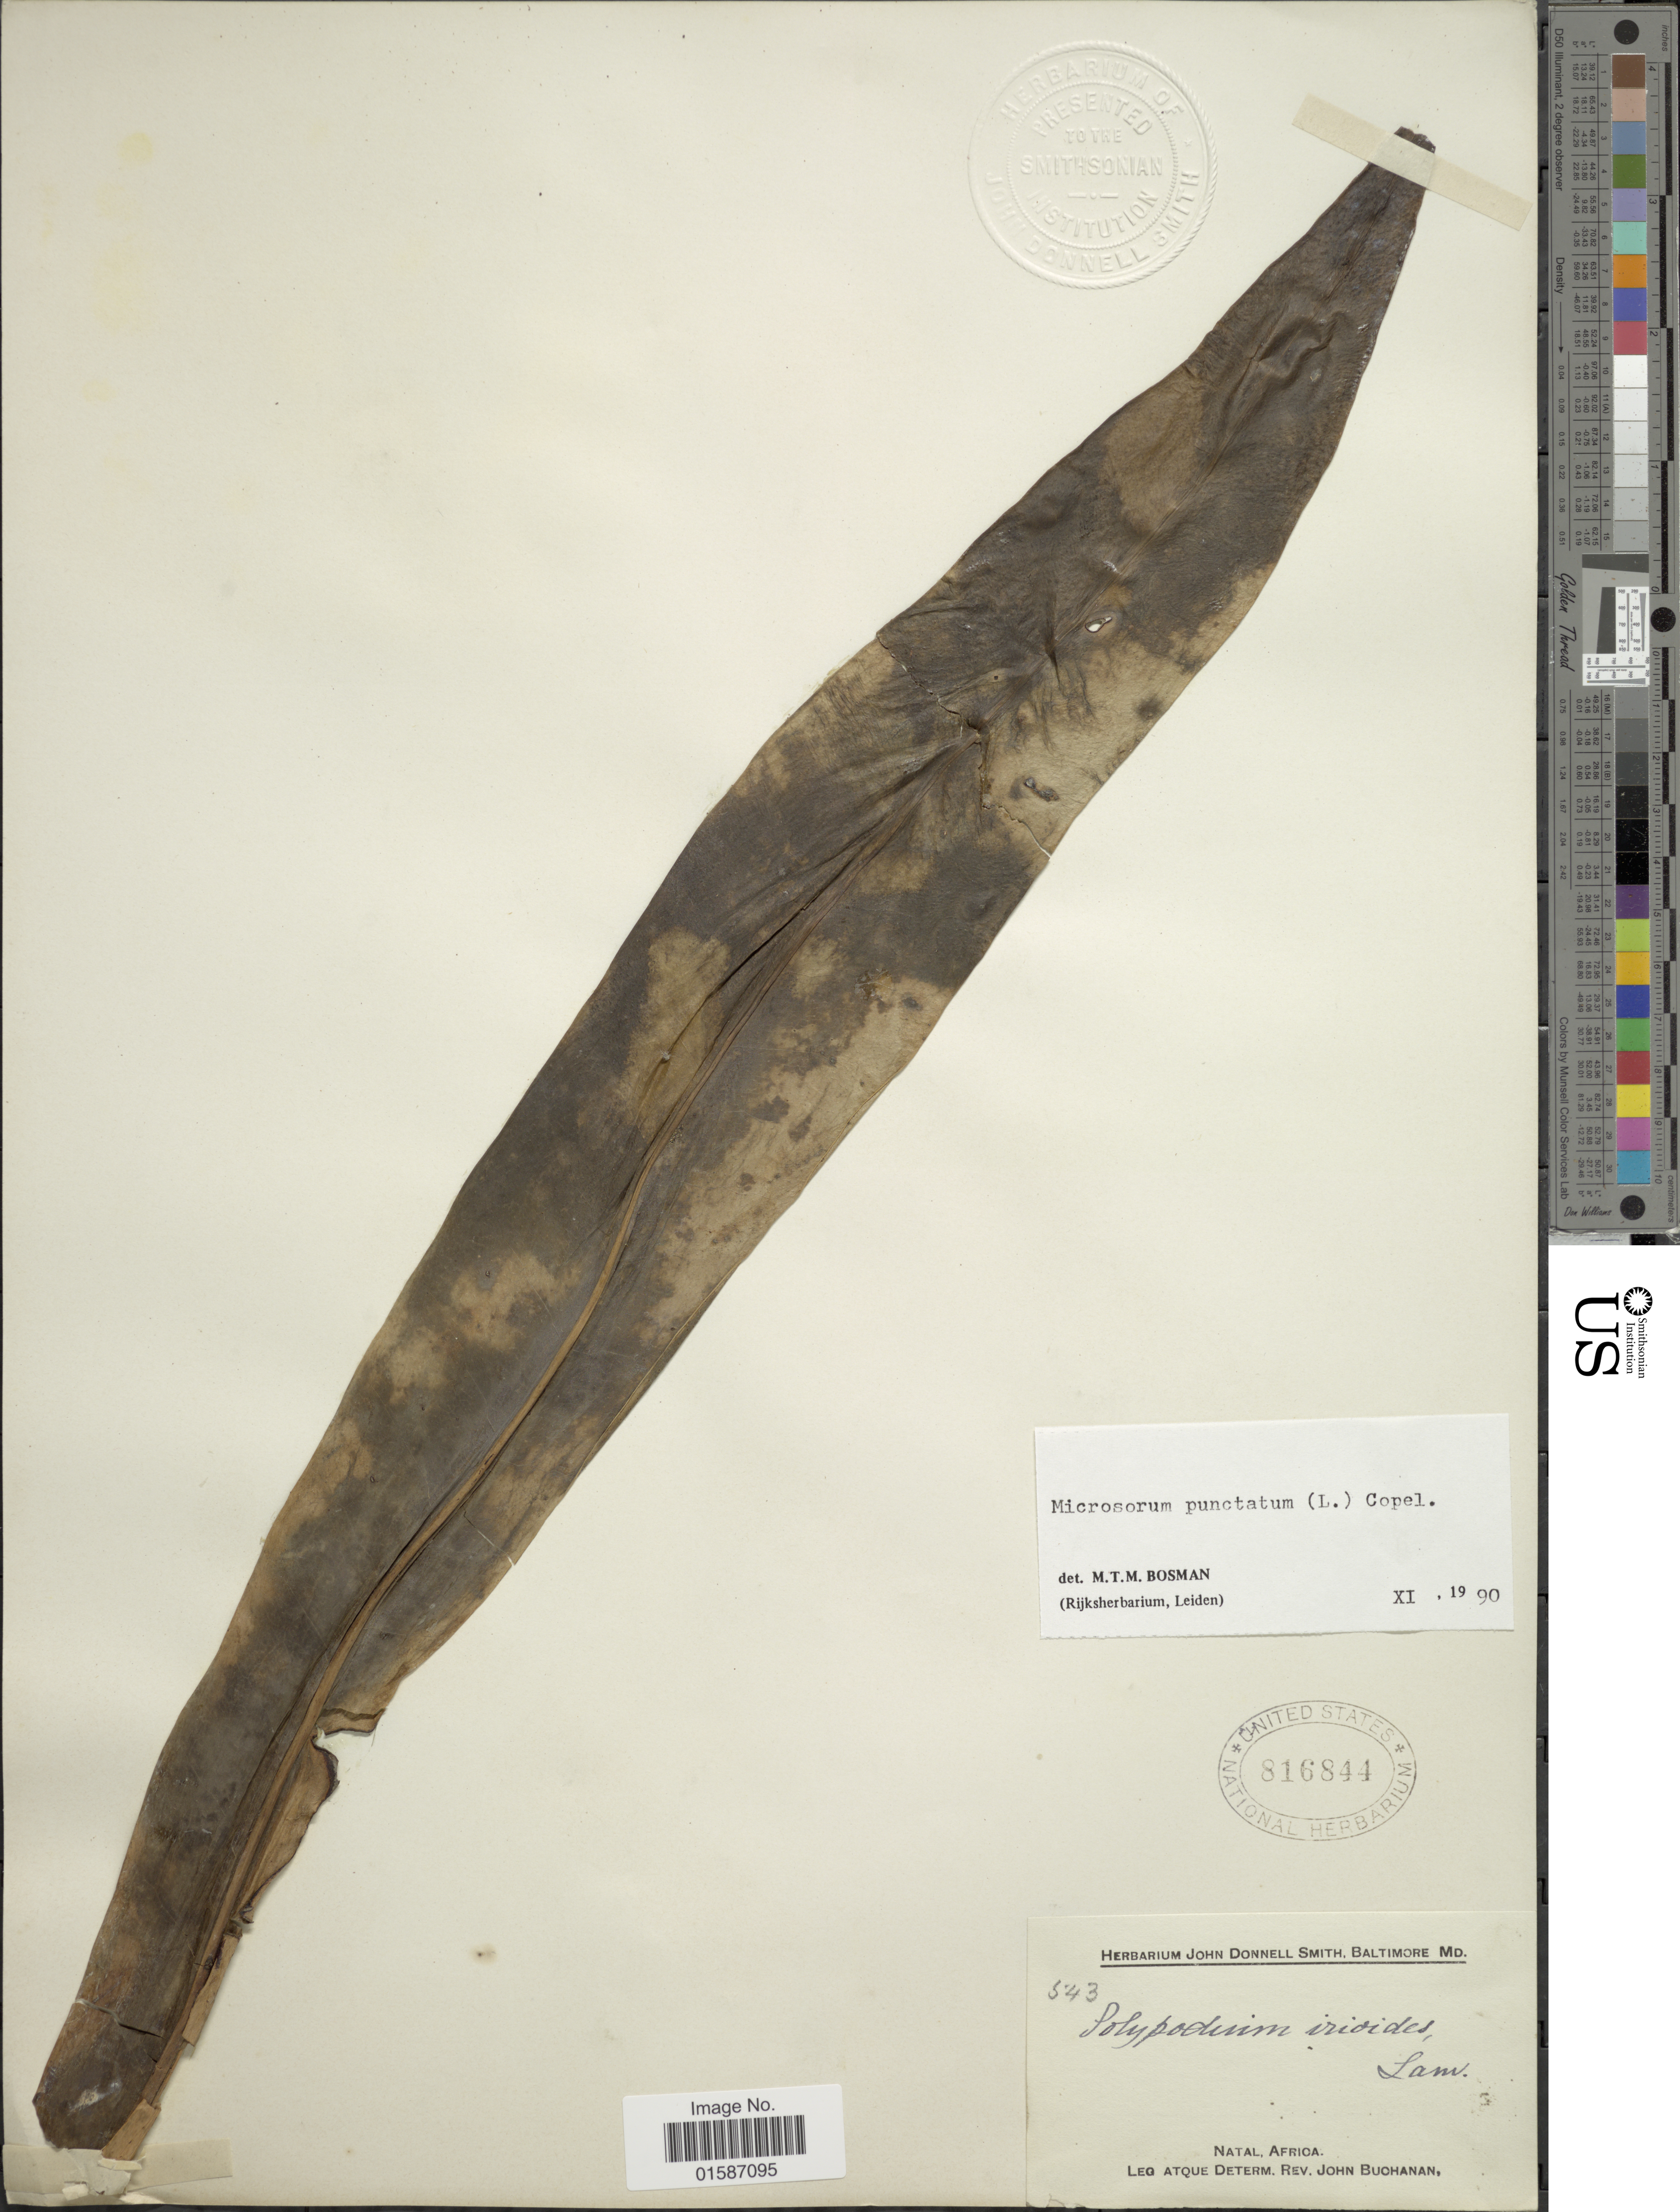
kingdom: Plantae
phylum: Tracheophyta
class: Polypodiopsida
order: Polypodiales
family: Polypodiaceae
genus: Microsorum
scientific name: Microsorum punctatum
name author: (L.) Copel.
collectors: J. Buchanan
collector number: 543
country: South Africa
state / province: KwaZulu-Natal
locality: Natal, Africa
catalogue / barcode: US 816844